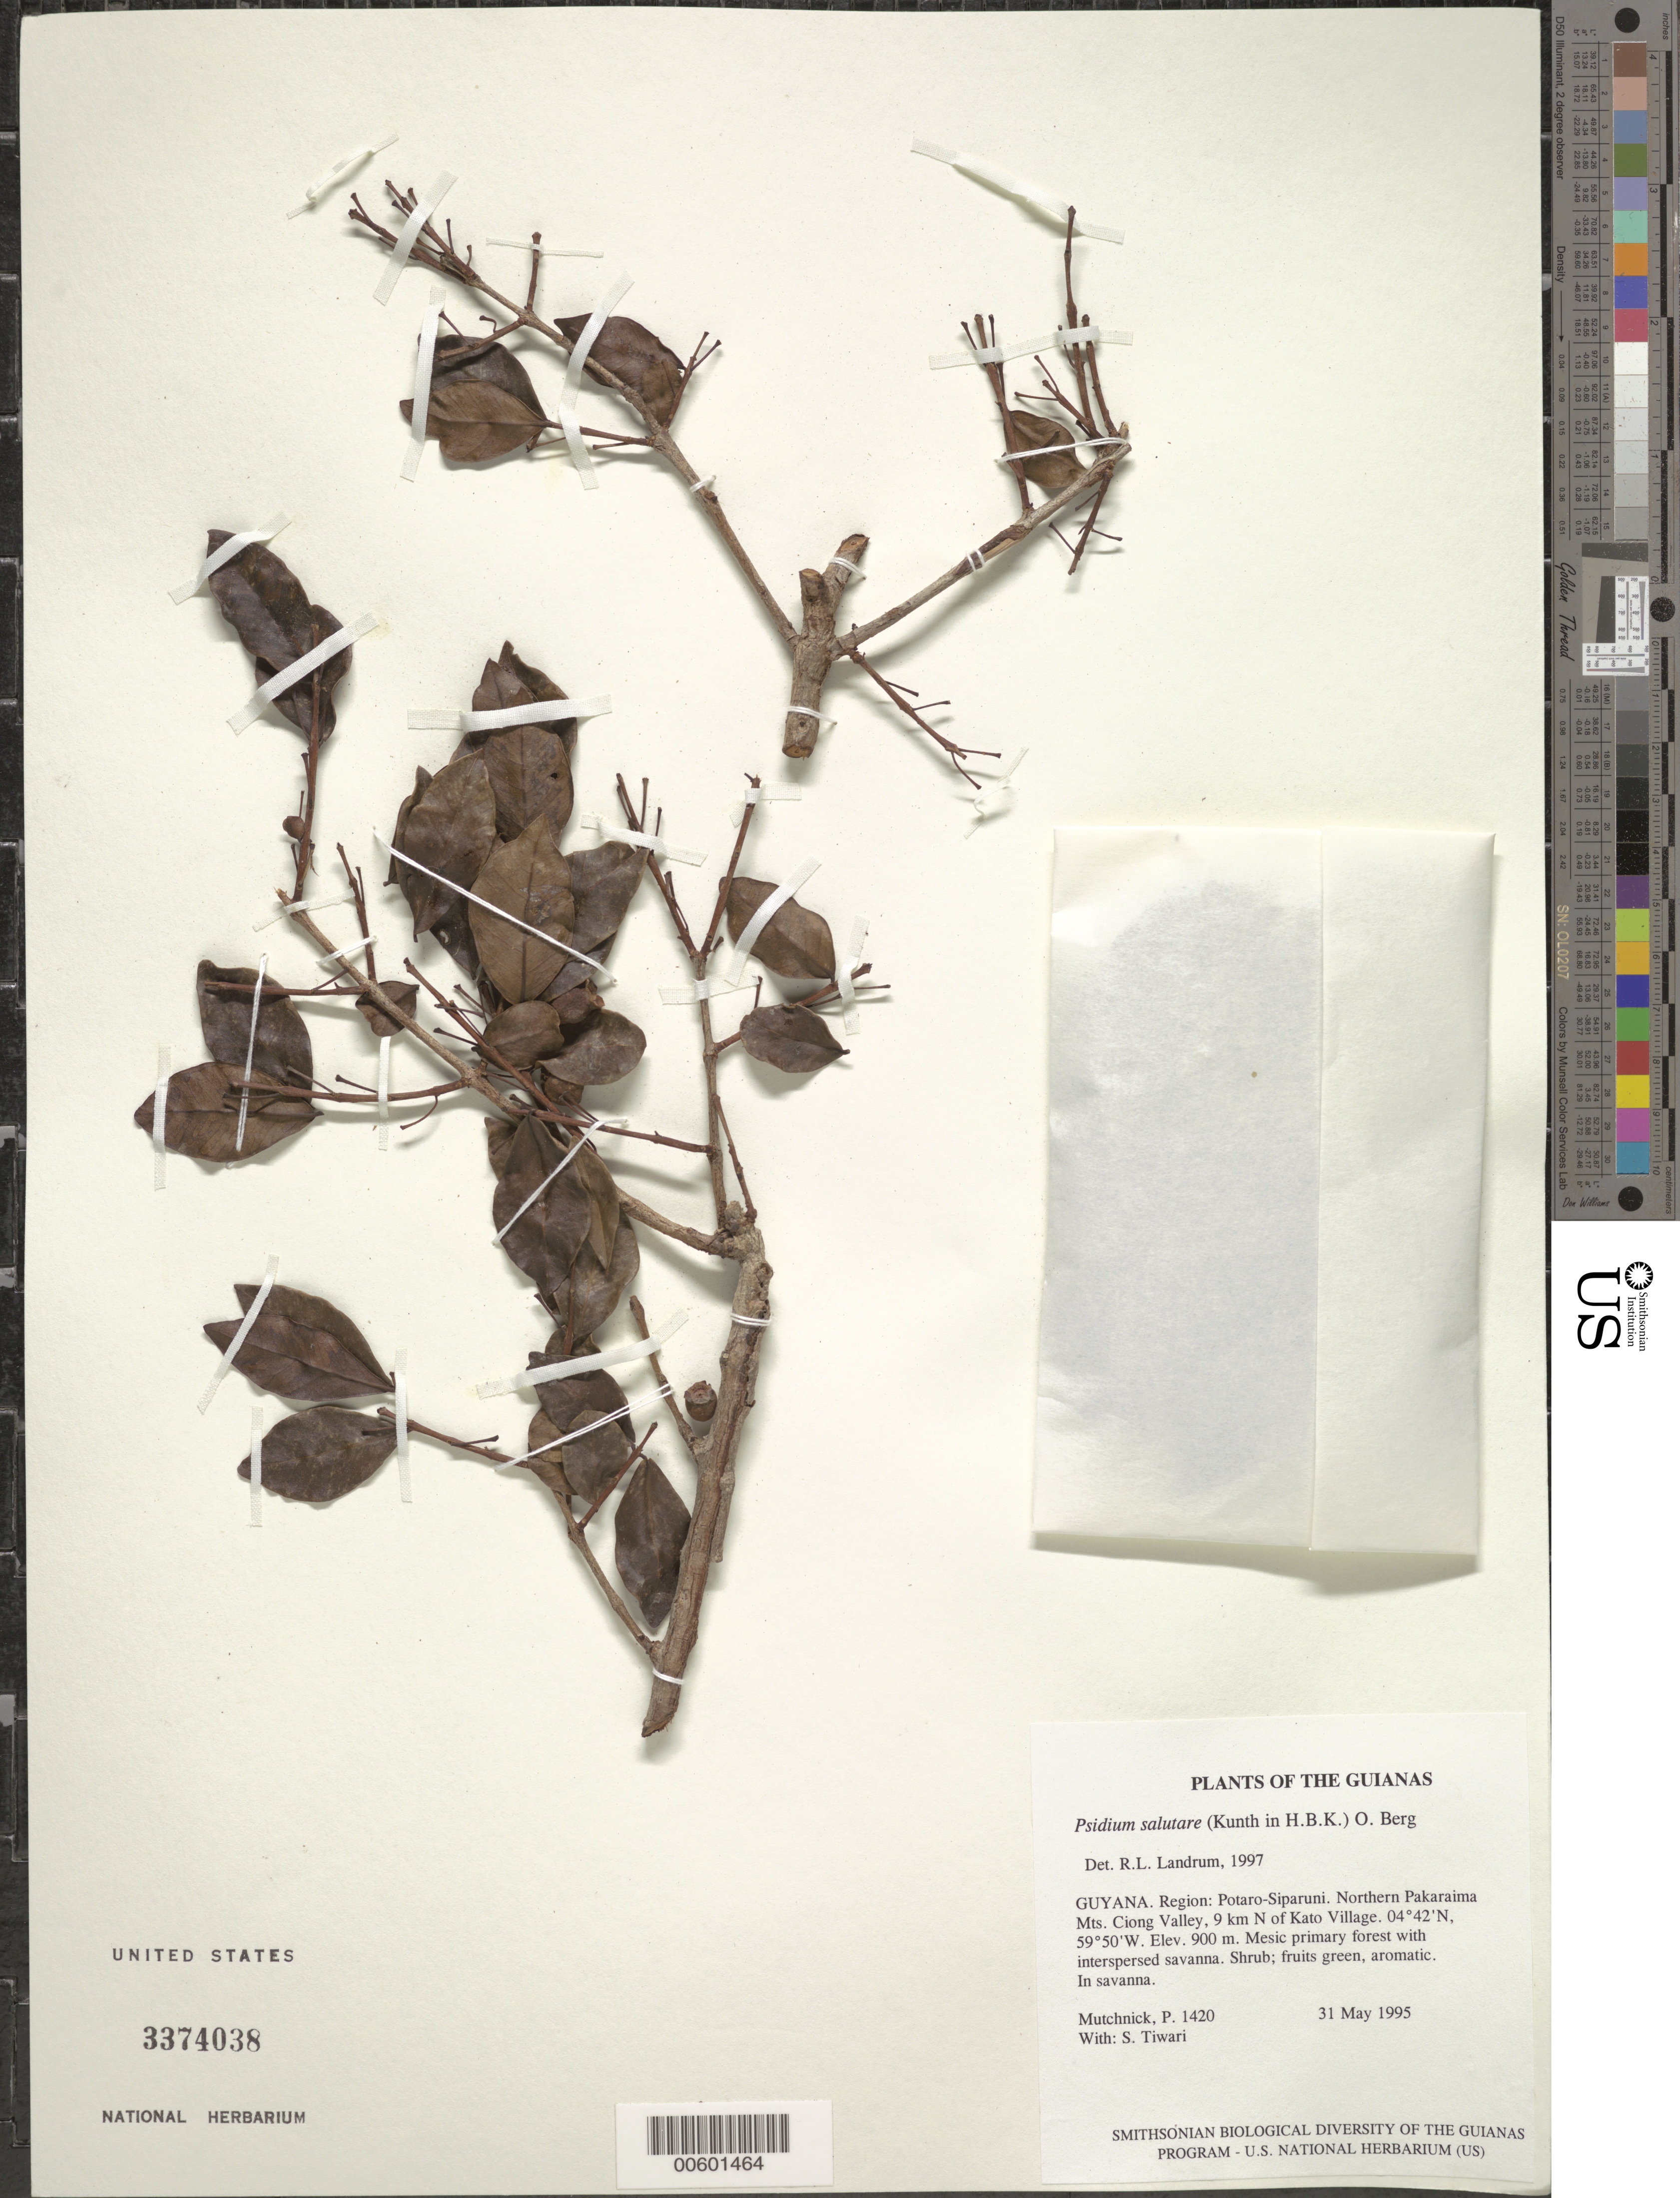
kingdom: Plantae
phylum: Tracheophyta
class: Magnoliopsida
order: Myrtales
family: Myrtaceae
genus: Psidium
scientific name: Psidium salutare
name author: (Kunth) O. Berg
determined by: Landrum, L. R.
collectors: P. Mutchnick & S. Tiwari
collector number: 1420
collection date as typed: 31 May 1995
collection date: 1995-05-31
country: Guyana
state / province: Potaro-Siparuni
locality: Northern Pakaraima Mts. Ciong Valley, 9 km N of Kato Village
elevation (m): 900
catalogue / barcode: US 3374038